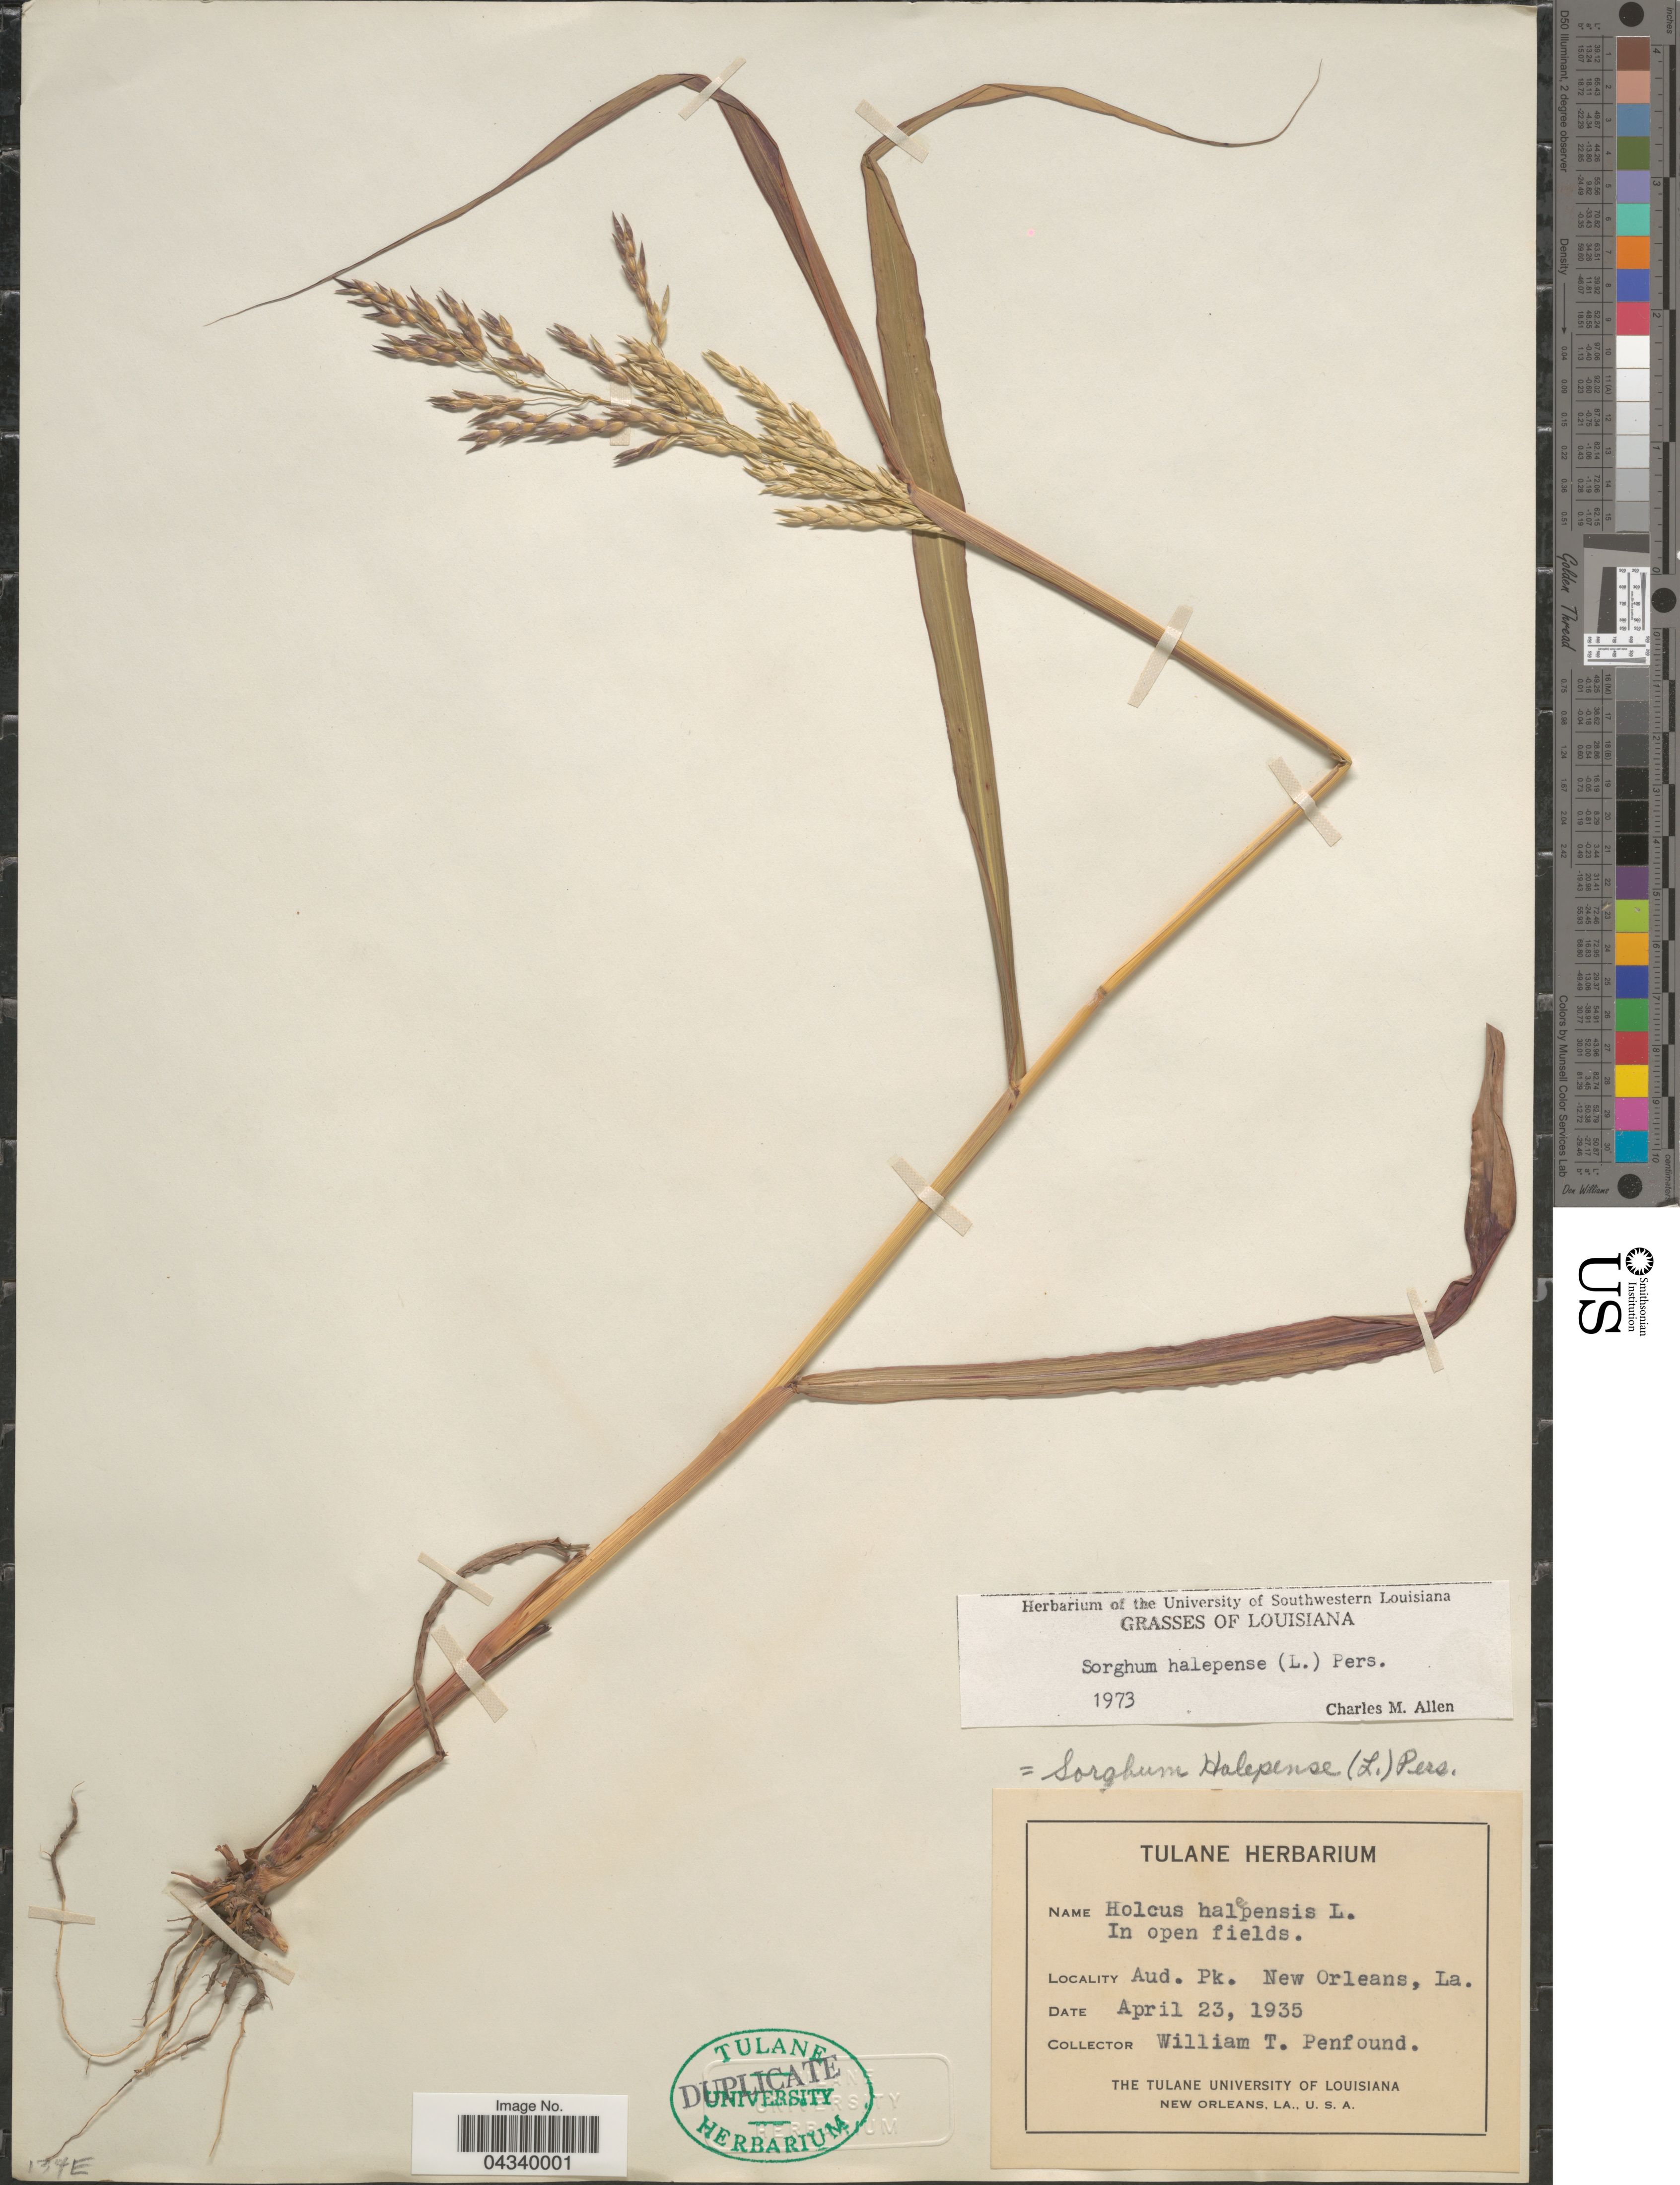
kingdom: Plantae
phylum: Tracheophyta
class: Liliopsida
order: Poales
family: Poaceae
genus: Sorghum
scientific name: Sorghum halepense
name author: (L.) Pers.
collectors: W. Penfound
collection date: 1935-04-23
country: United States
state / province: Louisiana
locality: Aud. Pk. New Orleans.